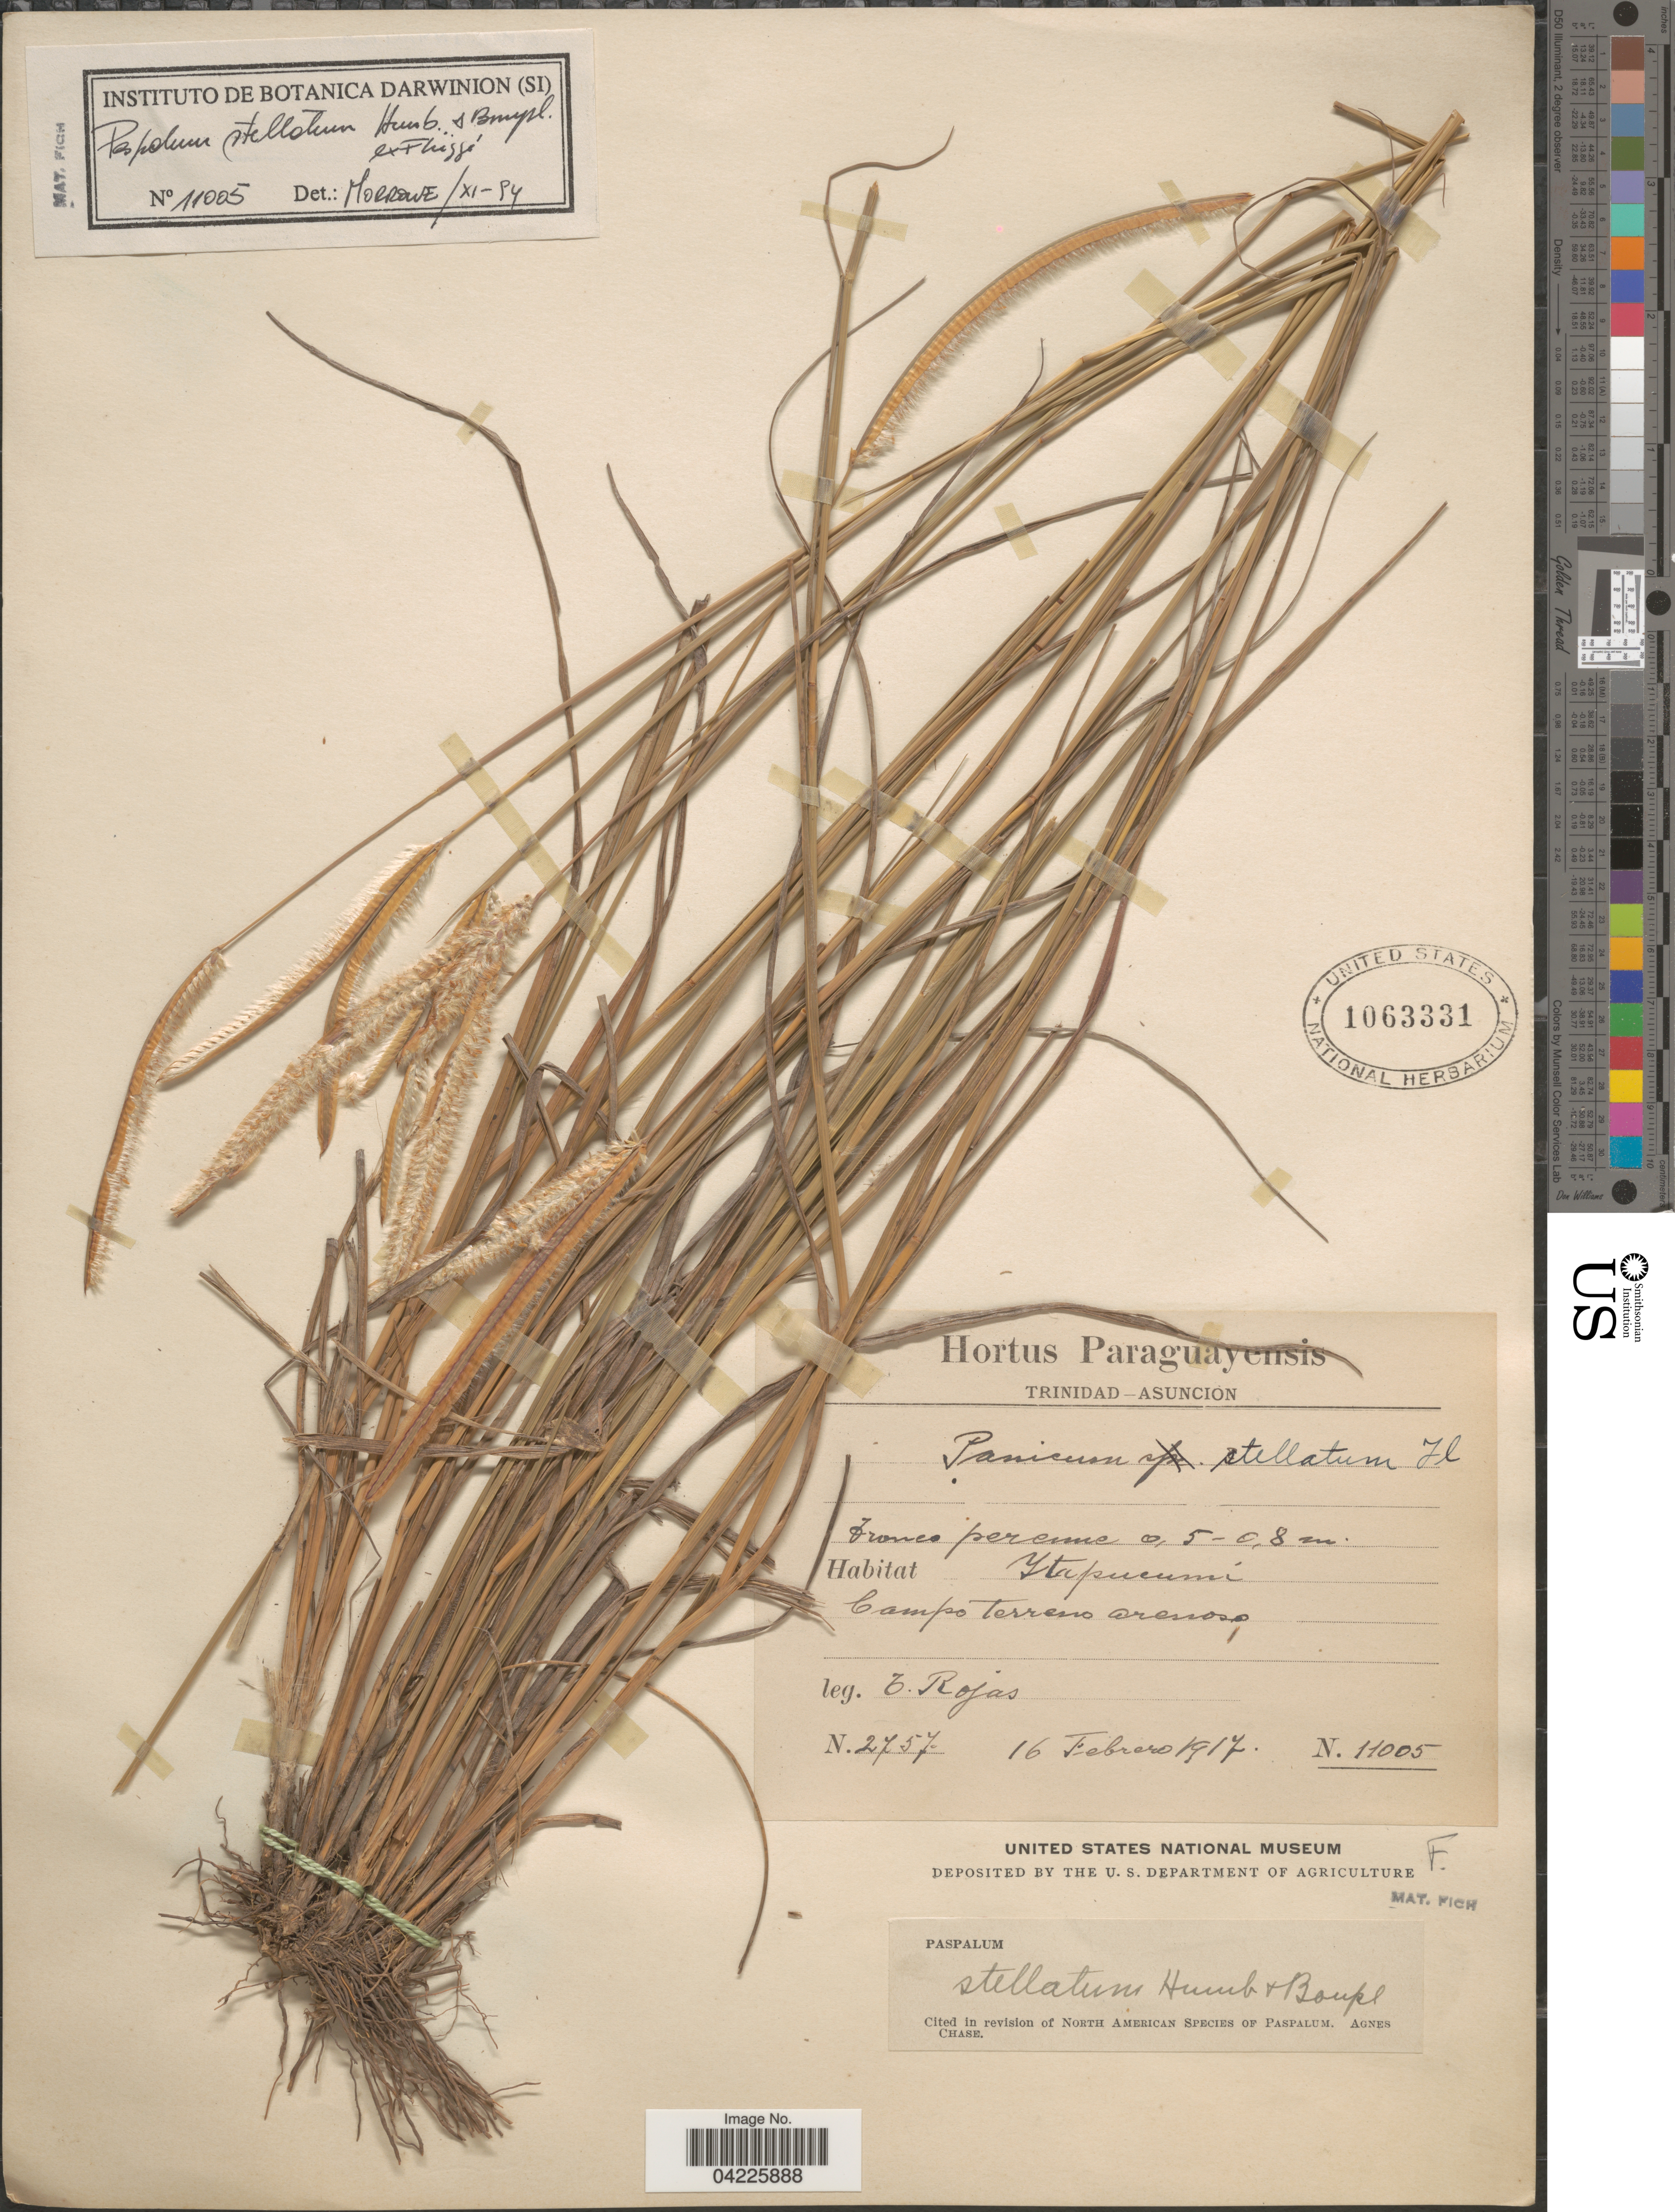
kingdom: Plantae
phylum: Tracheophyta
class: Liliopsida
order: Poales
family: Poaceae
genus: Paspalum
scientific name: Paspalum stellatum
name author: Humb. & Bonpl. ex Flüggé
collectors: E. Rojas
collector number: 2757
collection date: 1917-02-16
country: Paraguay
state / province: Asuncion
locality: Itapucumí. Campo terreno arenoso.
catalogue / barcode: US 1063331